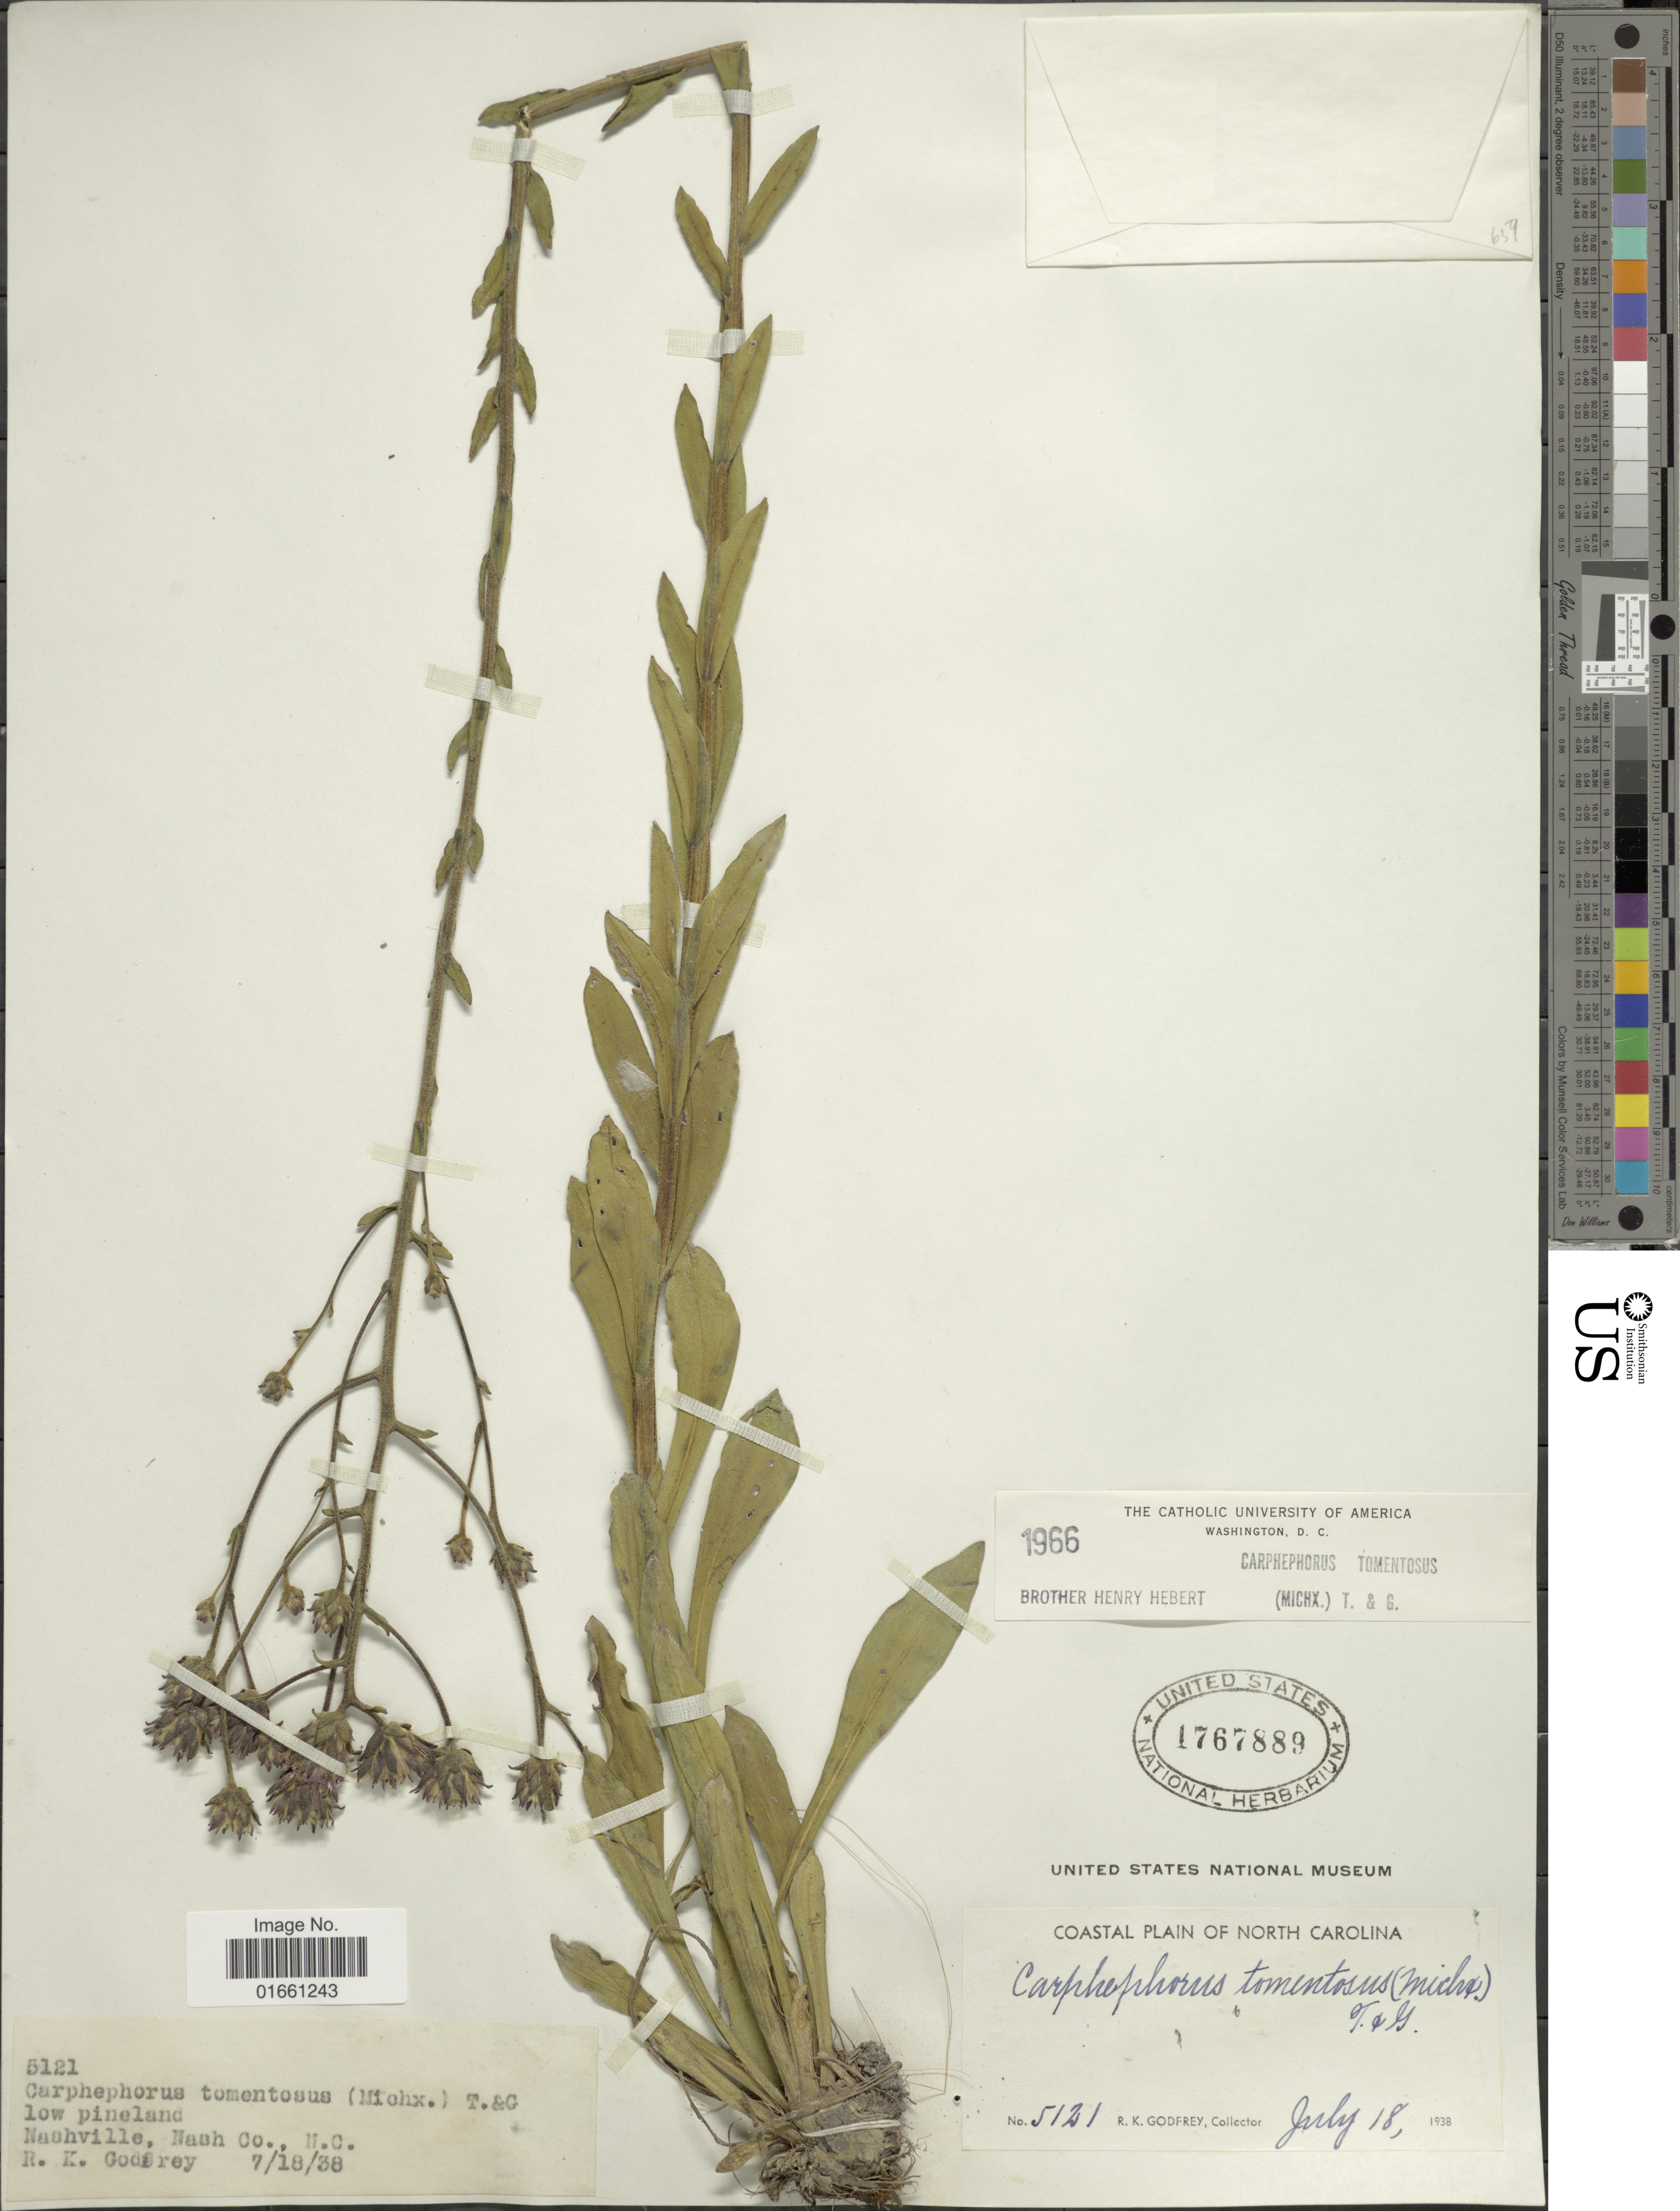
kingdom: Plantae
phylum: Tracheophyta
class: Magnoliopsida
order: Asterales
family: Asteraceae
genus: Carphephorus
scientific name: Carphephorus tomentosus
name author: (Michaux) Torr. & A. Gray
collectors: R. K. Godfrey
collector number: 5121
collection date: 1938-07-18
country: United States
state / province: North Carolina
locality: Nashville, Nash Co. Coastal Plain of North Carolina.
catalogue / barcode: US 1767889